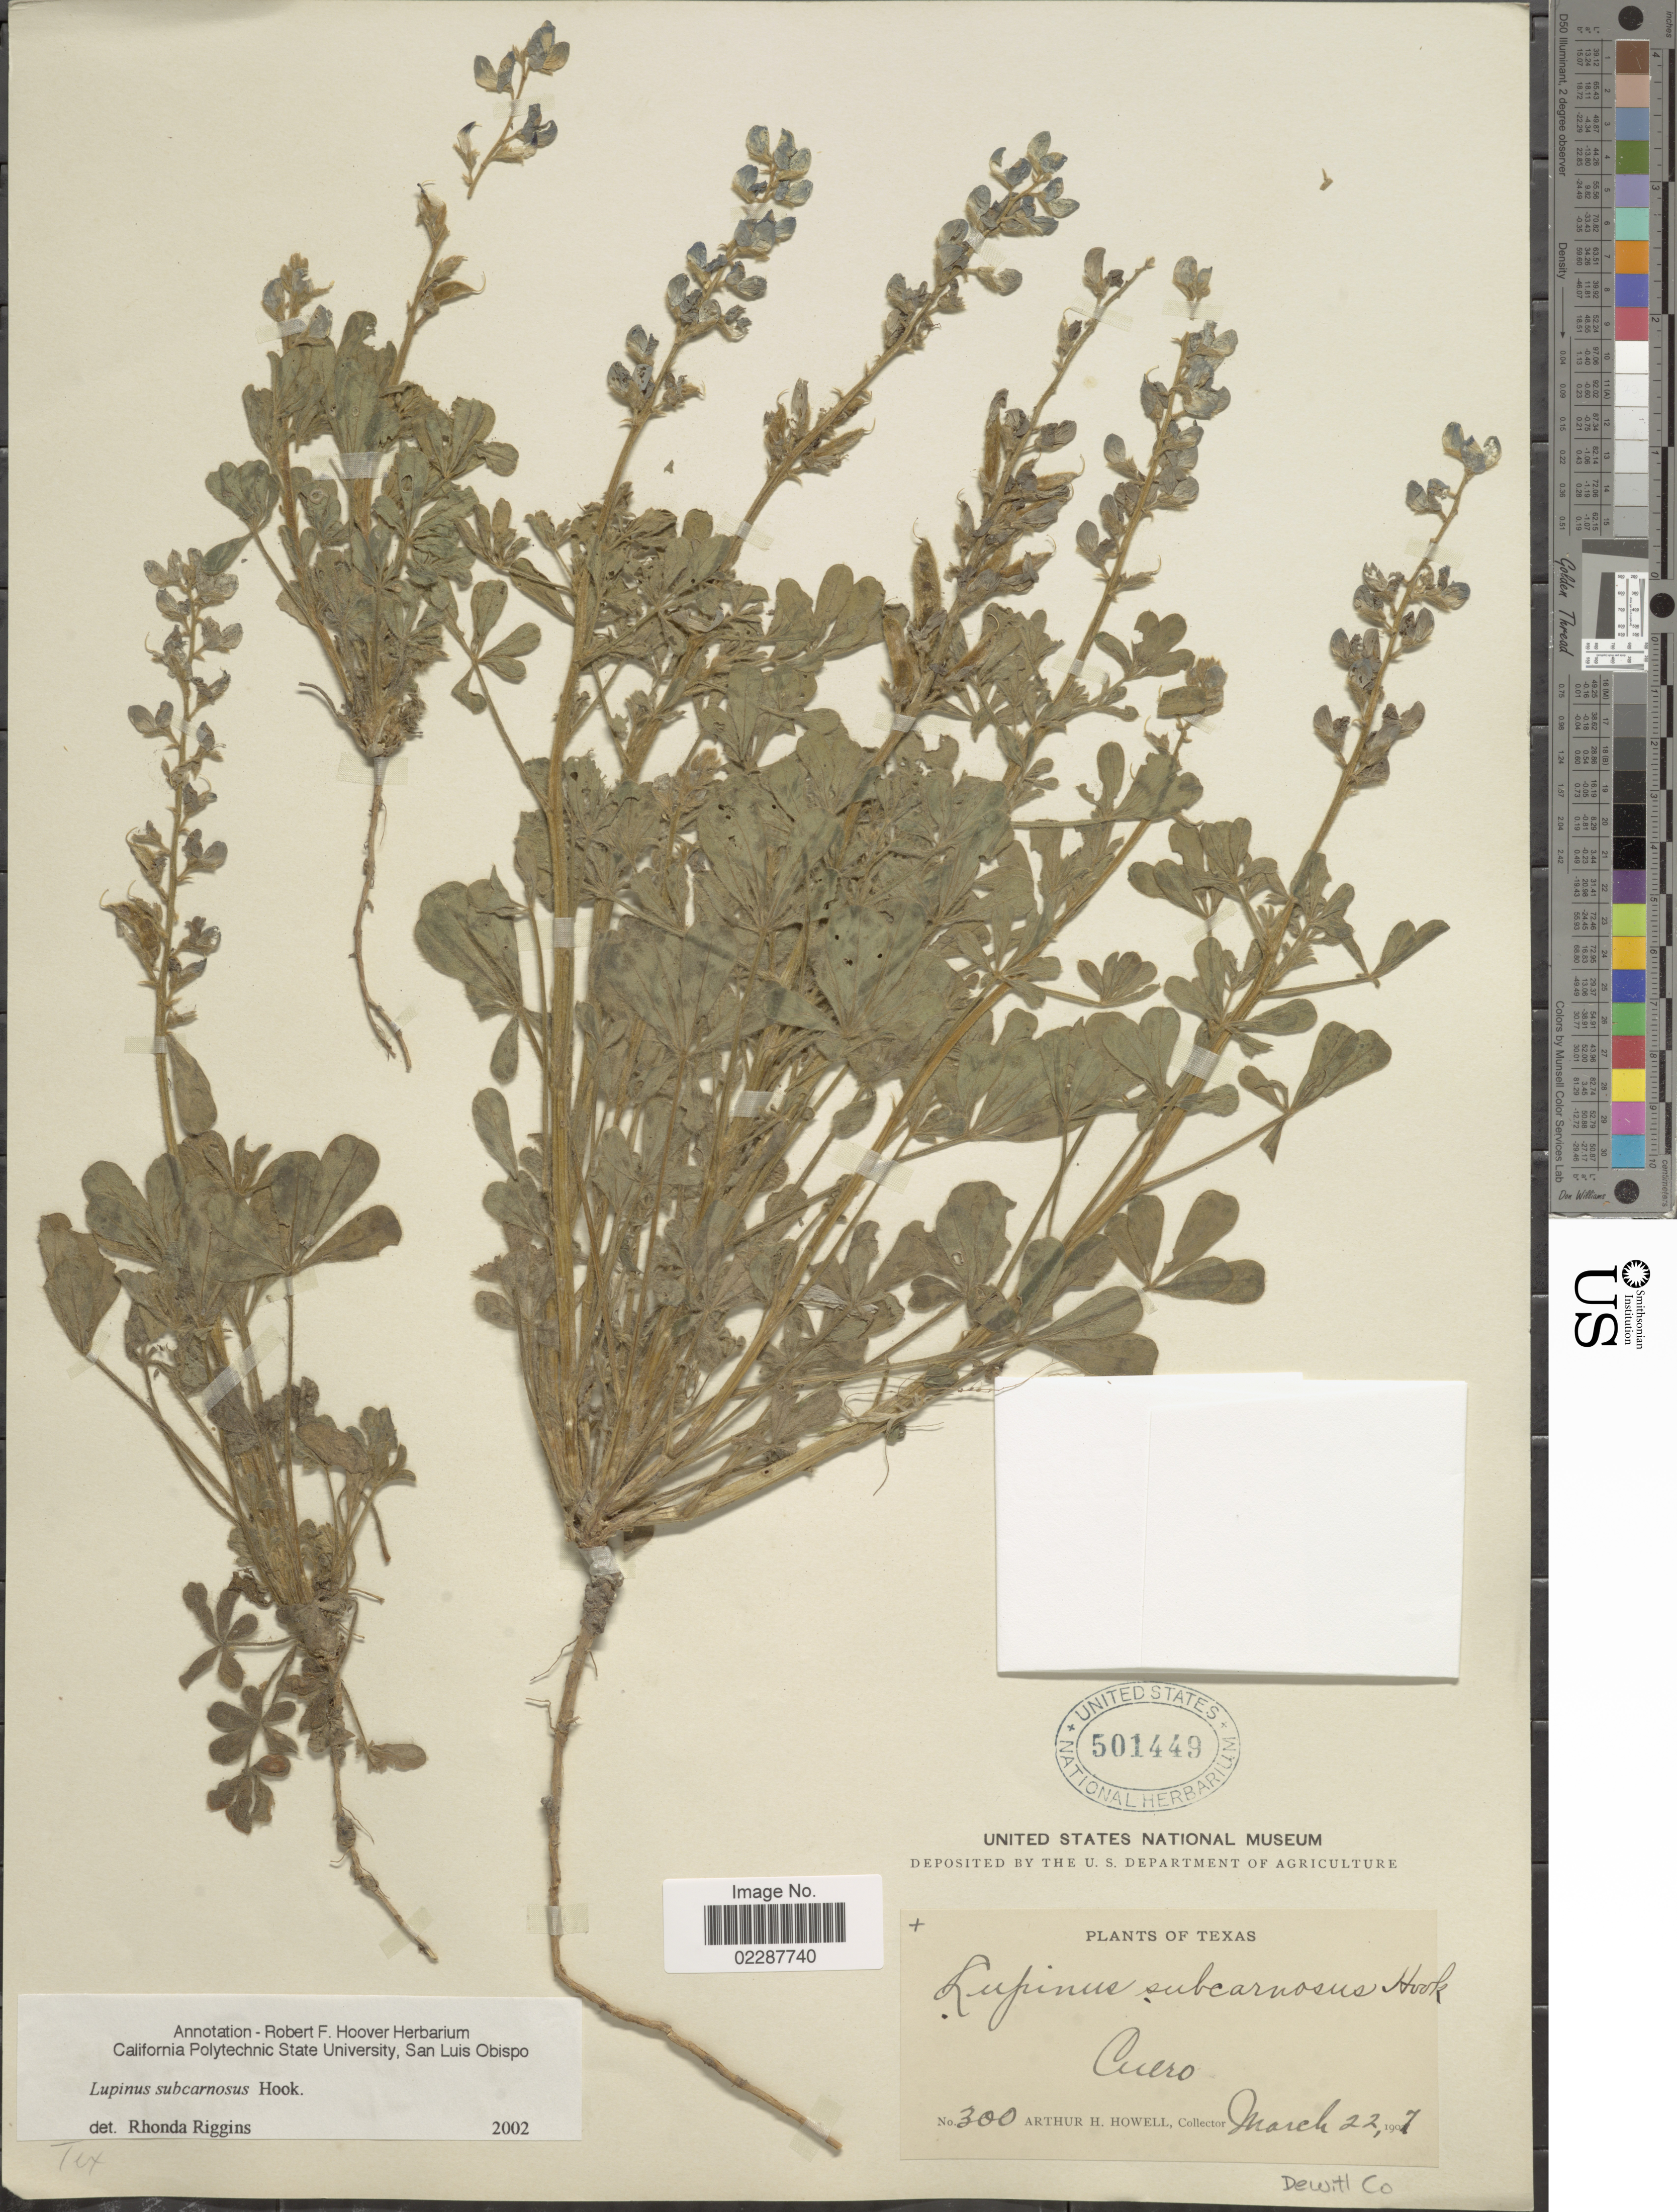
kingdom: Plantae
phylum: Tracheophyta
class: Magnoliopsida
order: Fabales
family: Fabaceae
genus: Lupinus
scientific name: Lupinus subcarnosus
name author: Hook.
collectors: A. H. Howell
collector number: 300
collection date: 1907-03-22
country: United States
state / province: Texas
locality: Cuero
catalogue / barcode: US 501449